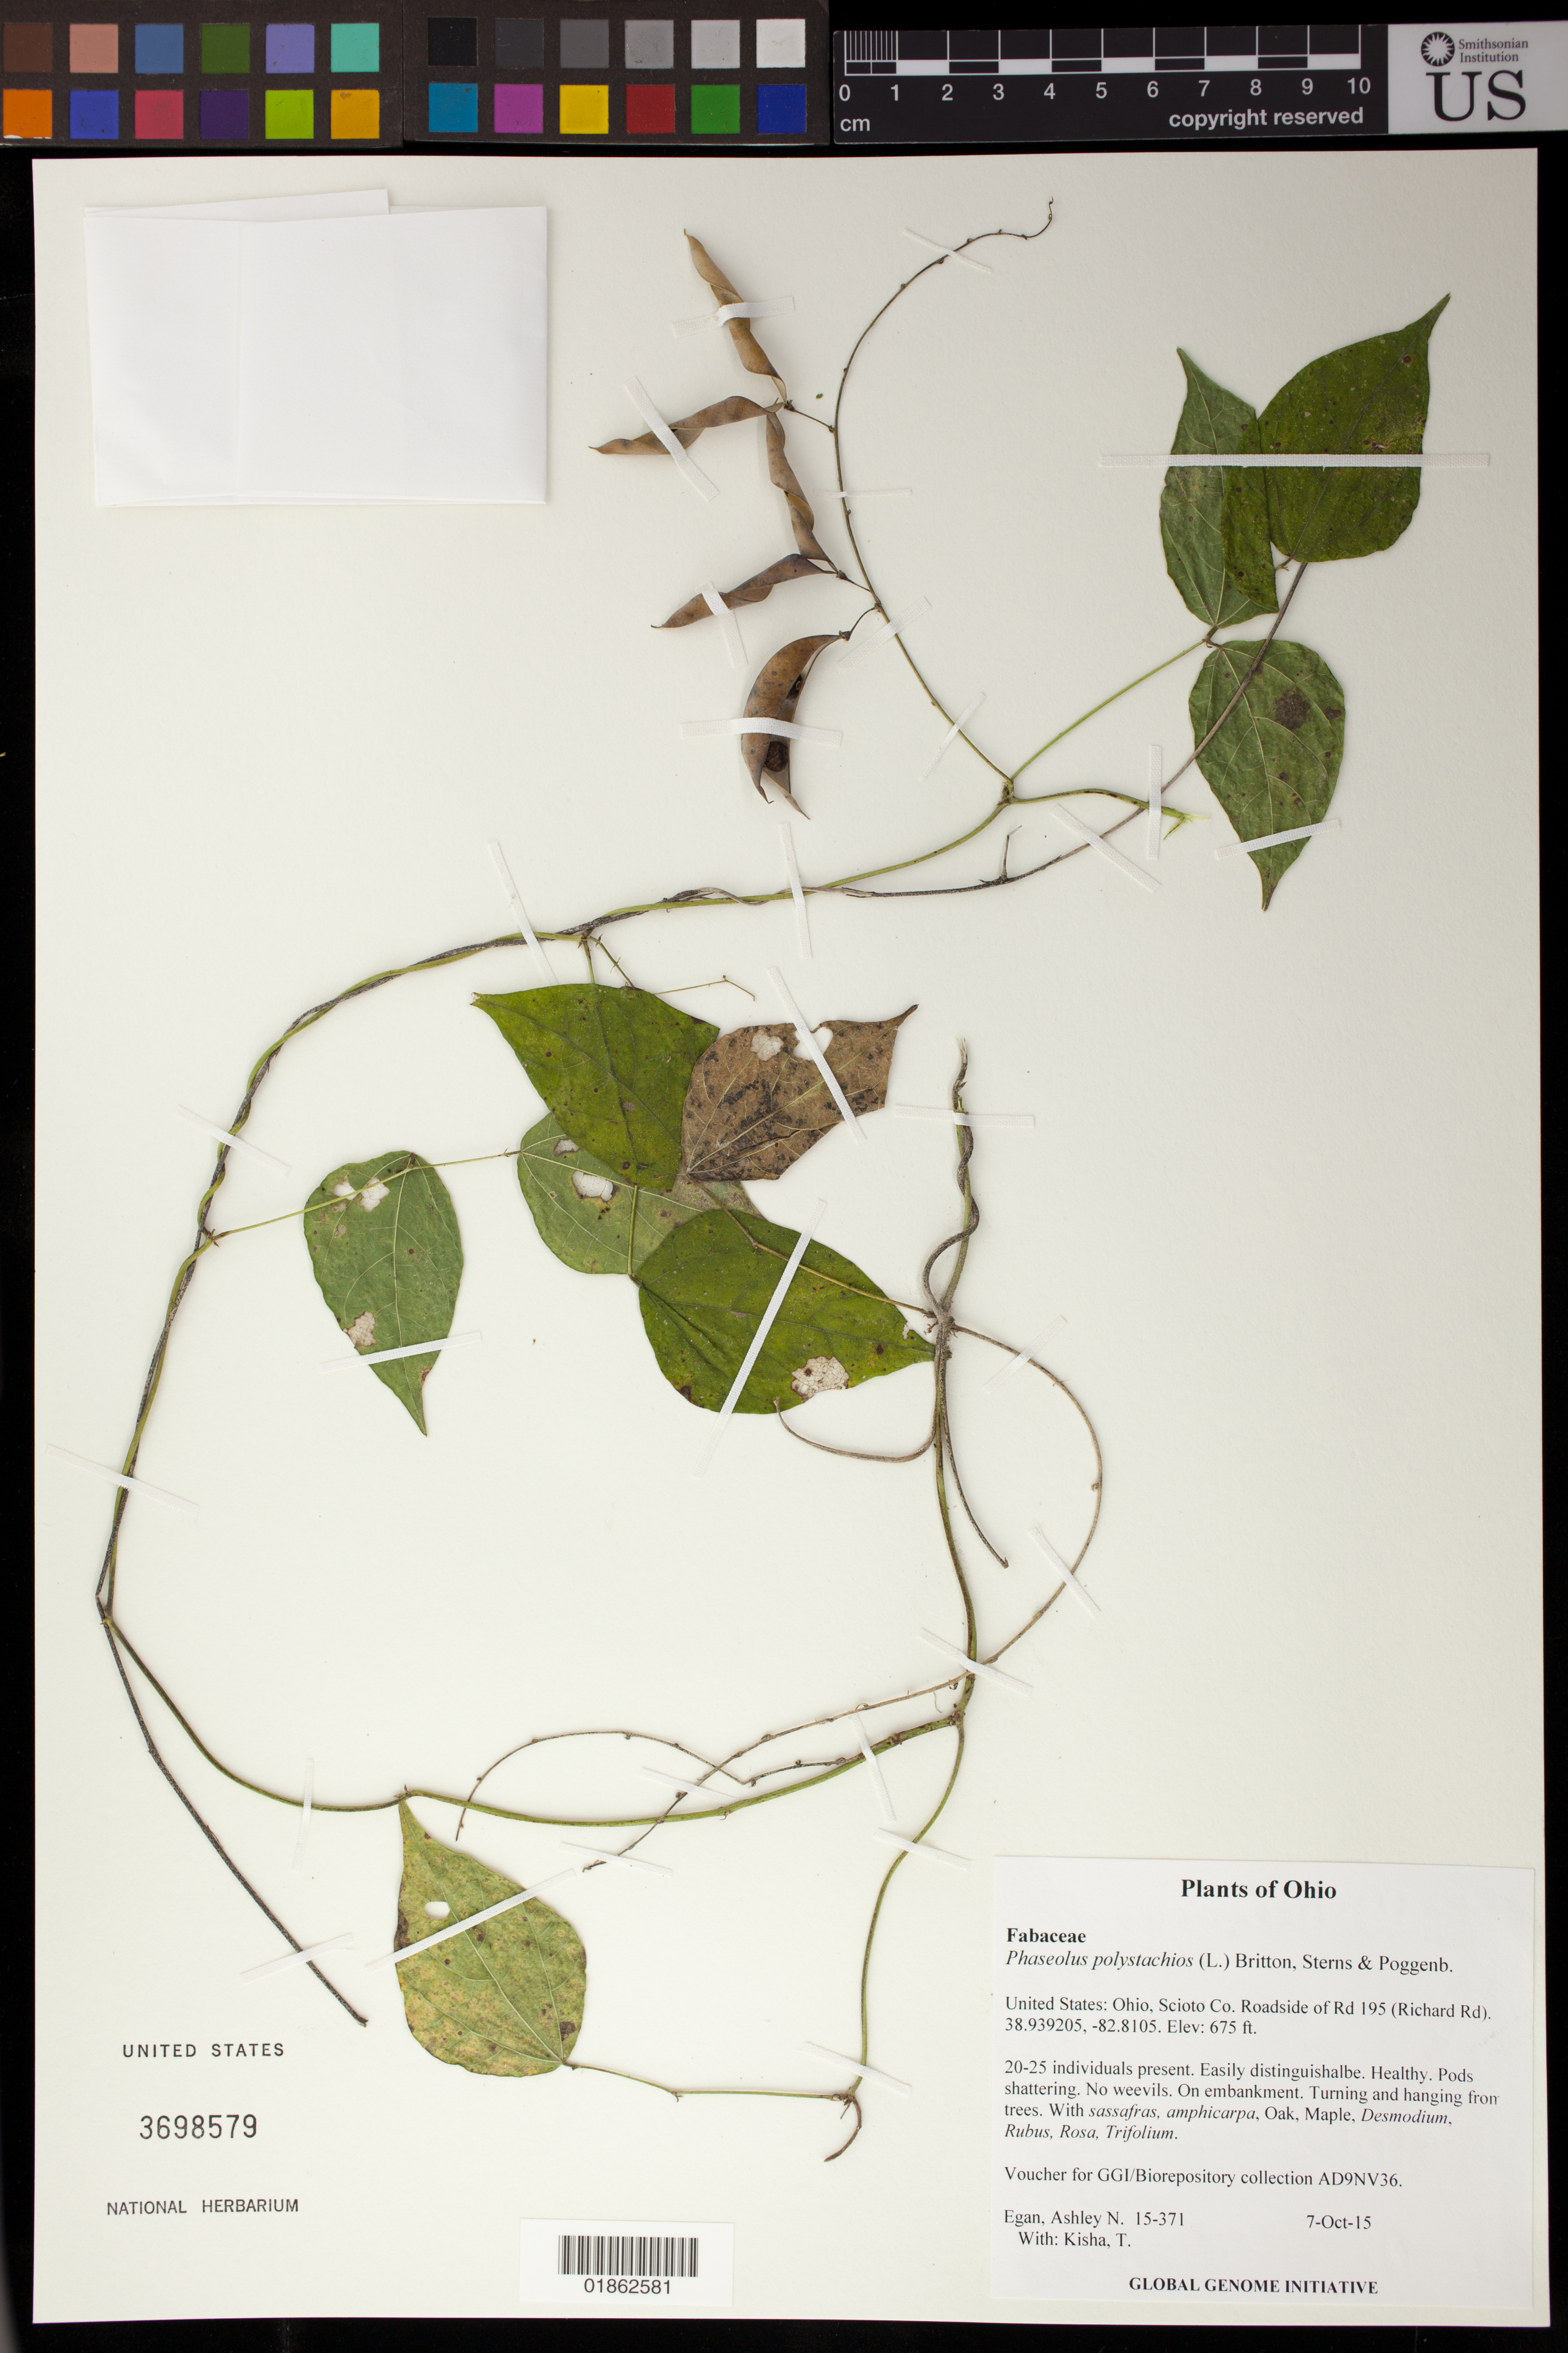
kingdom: Plantae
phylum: Tracheophyta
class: Magnoliopsida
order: Fabales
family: Fabaceae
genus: Phaseolus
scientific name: Phaseolus polystachios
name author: (L.) Britton, Stearns & Poggenb.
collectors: A. N. Egan & T. Kisha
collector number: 15-371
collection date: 2015-10-07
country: United States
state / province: Ohio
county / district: Scioto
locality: Roadside of Rd 195 (Richard Rd).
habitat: On embankment. Turning and hanging from trees. With sassafras, amphicarpa, Oak, Maple, Desmodium, Rubus, Rosa, Trifolium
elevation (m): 206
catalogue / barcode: US 3698579